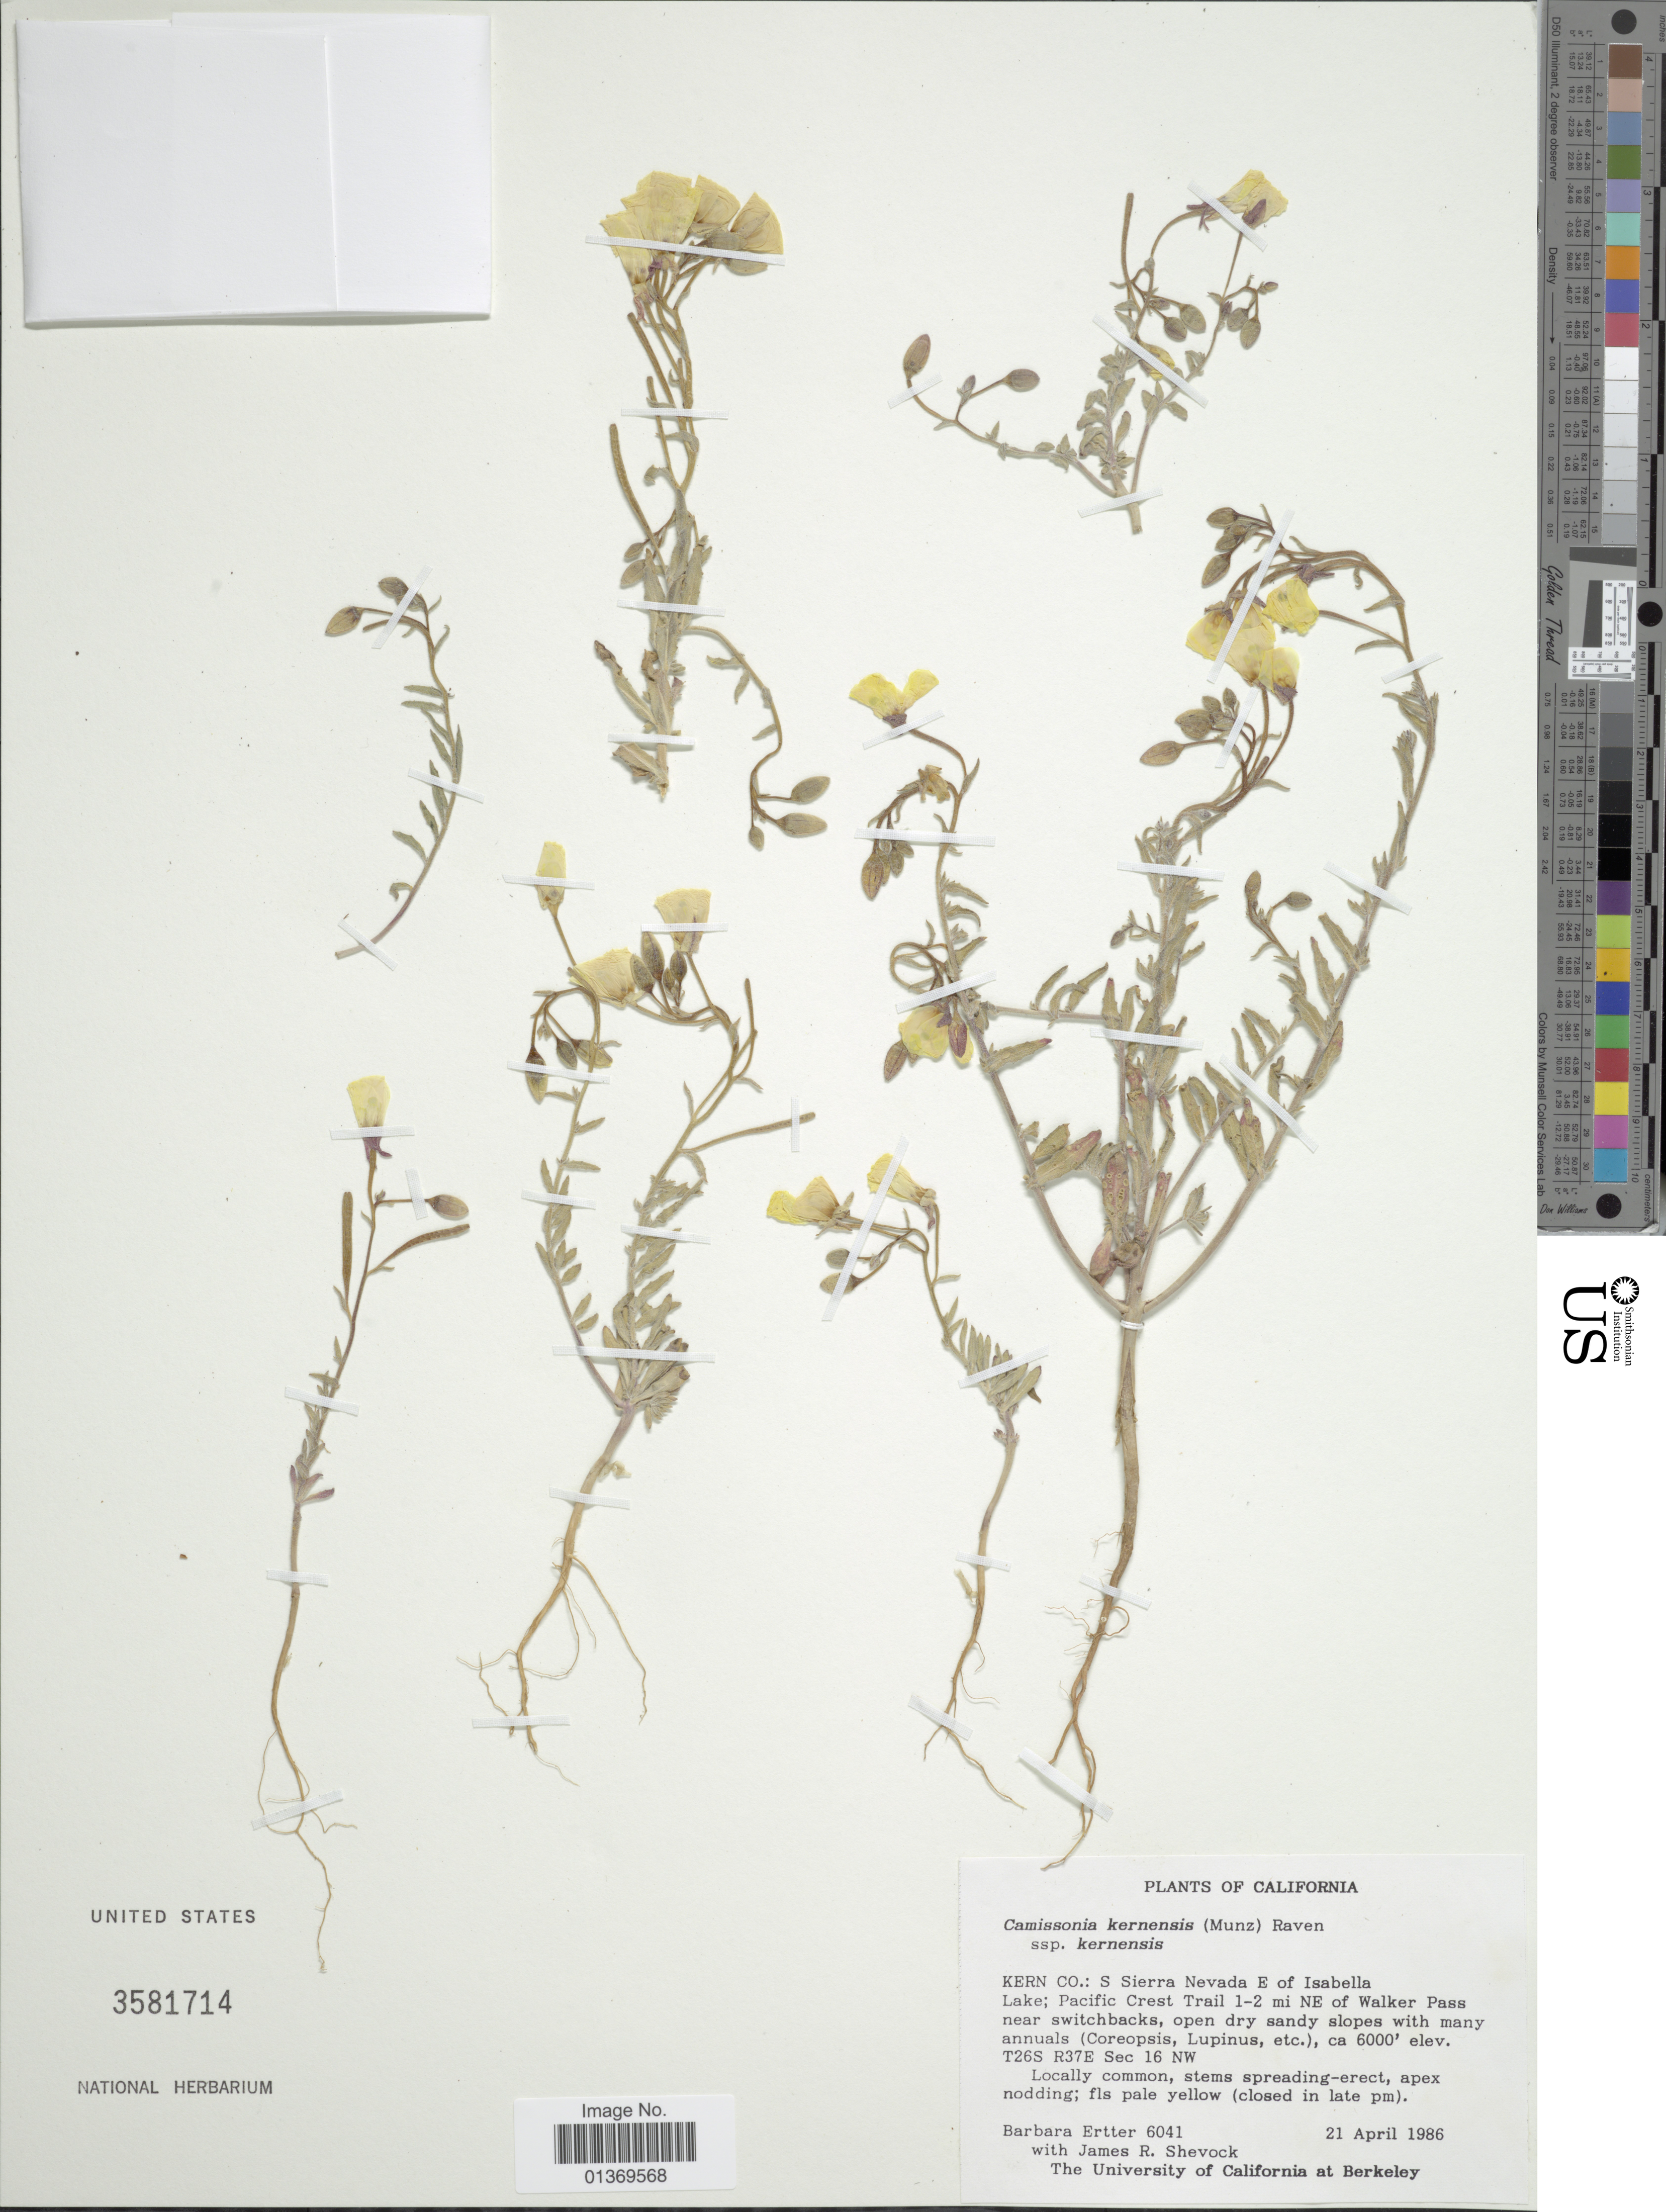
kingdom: Plantae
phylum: Tracheophyta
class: Magnoliopsida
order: Myrtales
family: Onagraceae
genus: Camissonia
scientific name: Camissonia kernensis subsp. kernensis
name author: (Munz) P.H. Raven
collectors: B. Ertter & J. R. Shevock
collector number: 6041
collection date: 1986-04-21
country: United States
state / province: California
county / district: Kern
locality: Kern Co.: S Sierra Nevada E of Isabella Lake; Pacific Crest Trail 1-2 mi NE of Walker Pass near switchbacks, T26S R37E Sec 16 NW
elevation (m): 1829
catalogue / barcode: US 3581714